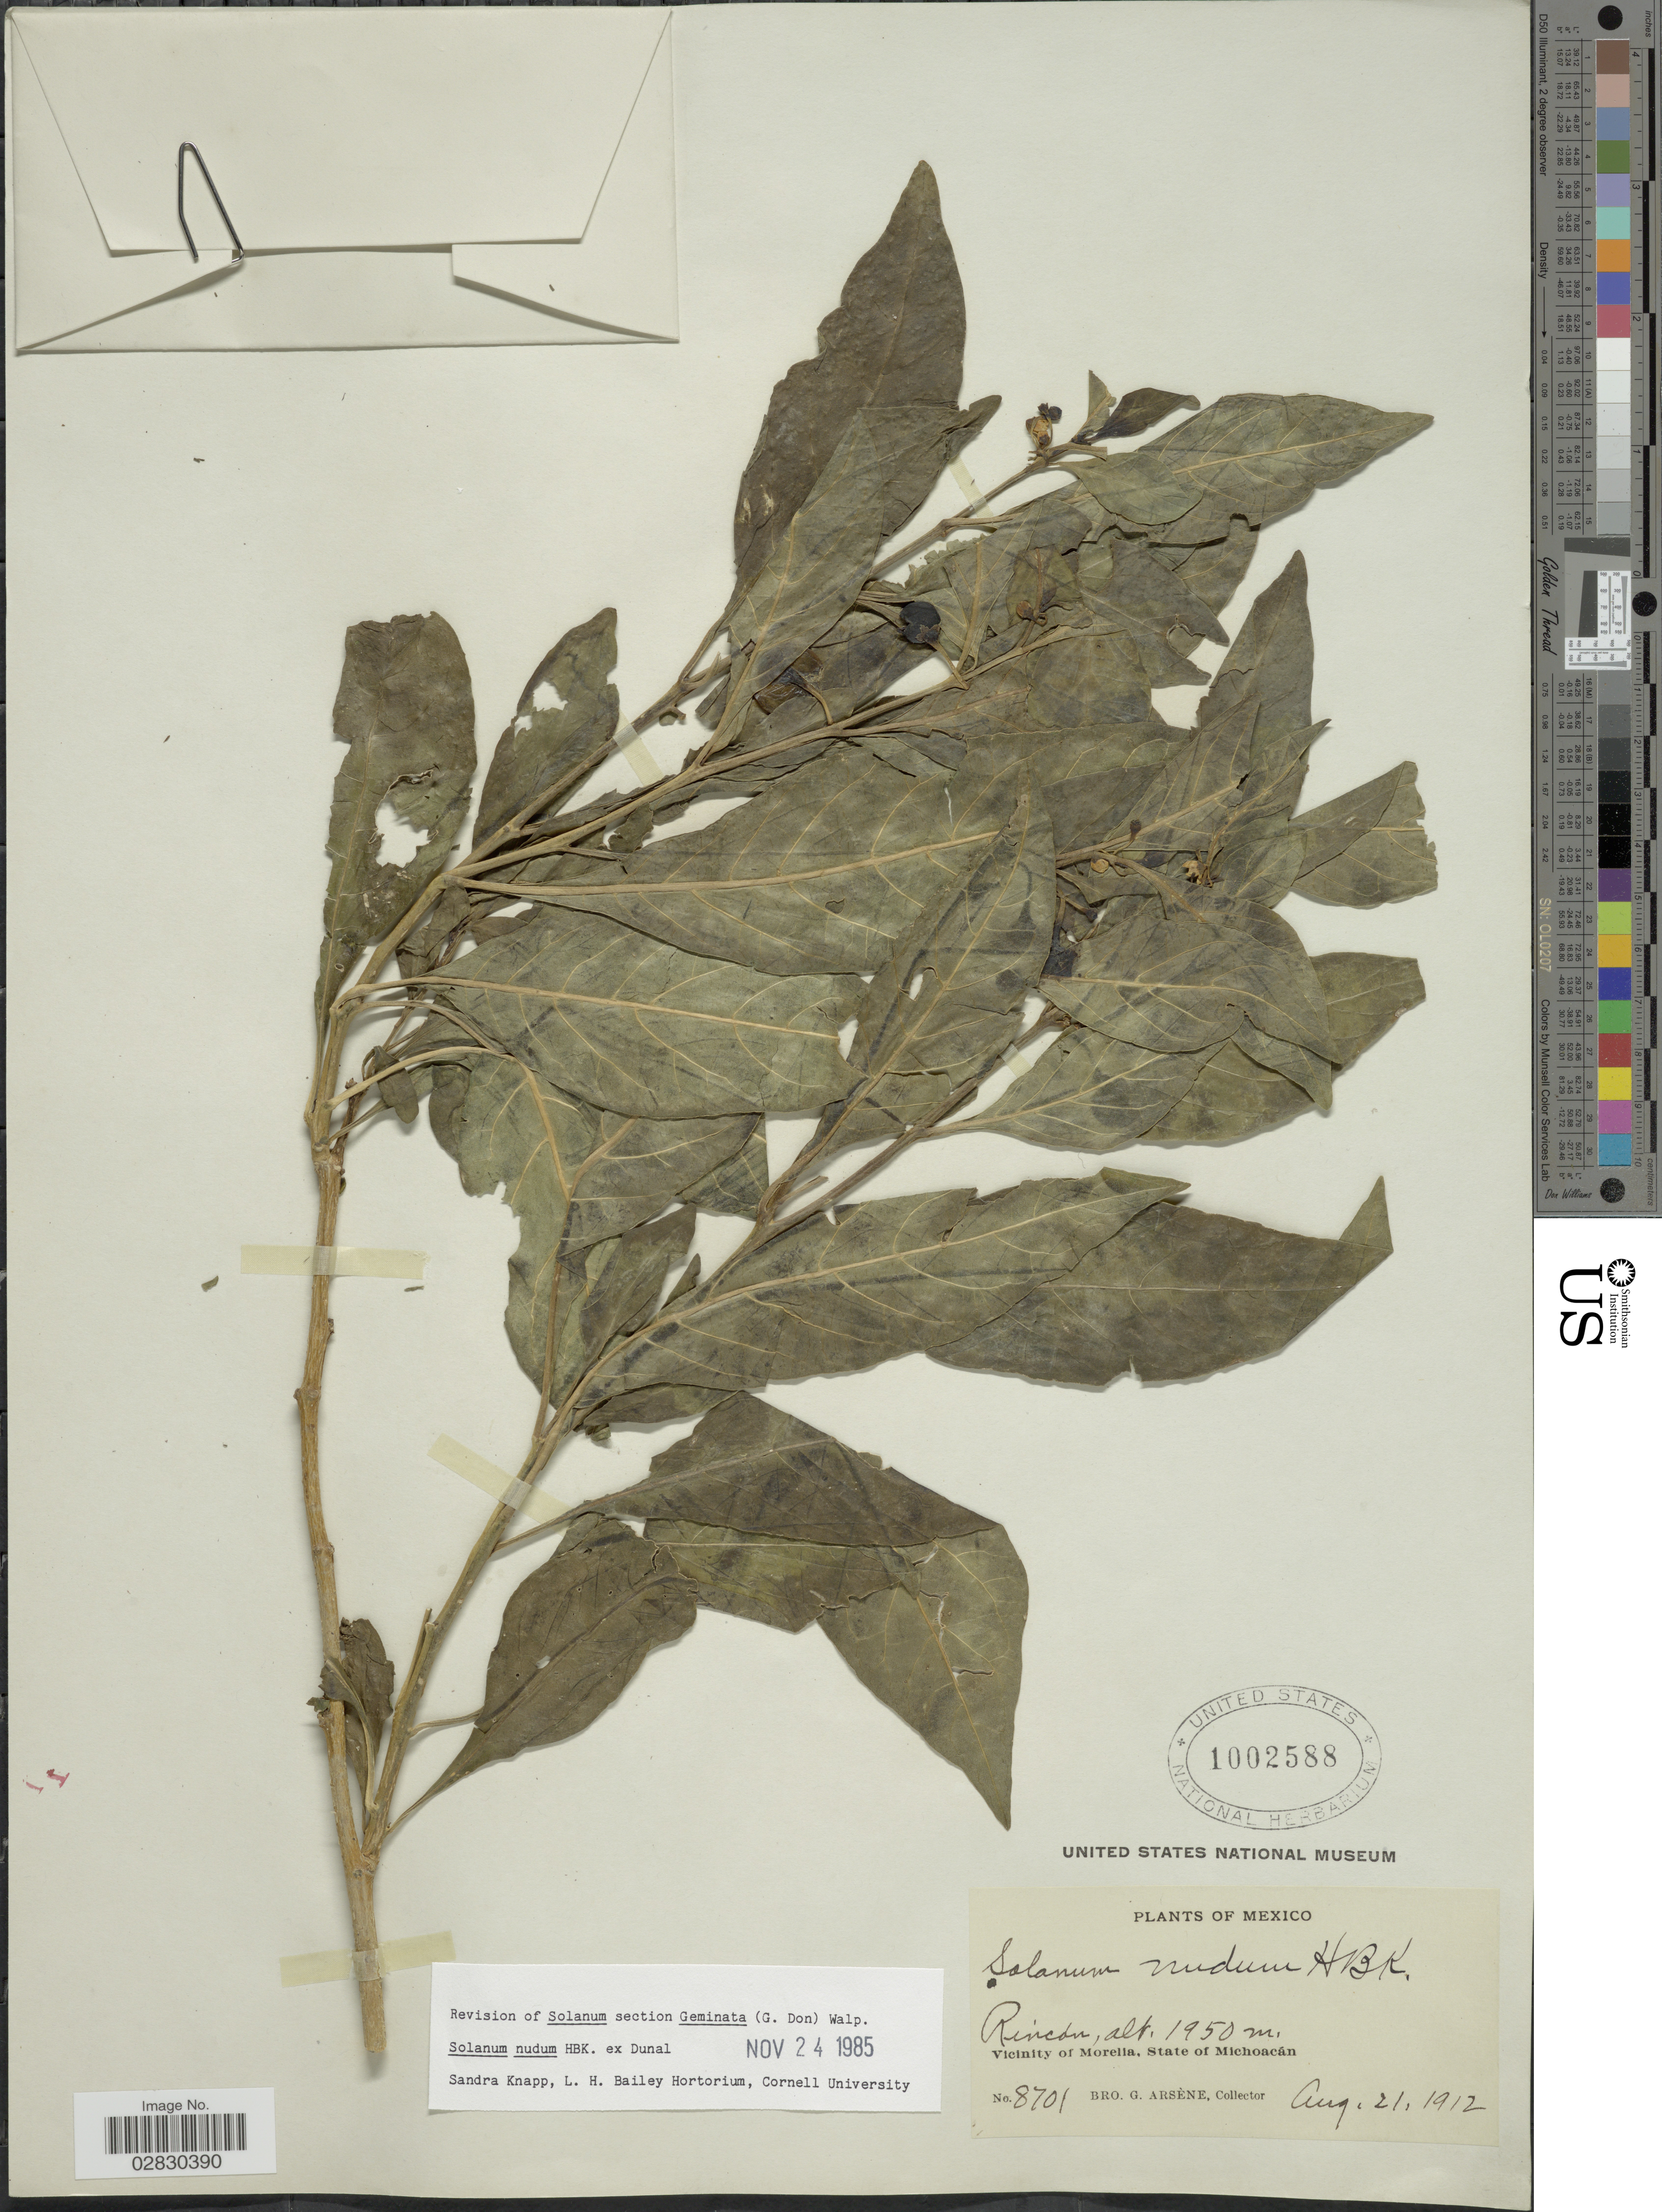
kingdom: Plantae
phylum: Tracheophyta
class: Magnoliopsida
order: Solanales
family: Solanaceae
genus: Solanum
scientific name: Solanum nudum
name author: Humb. & Bonpl. ex Dunal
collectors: Bro. G. Arsène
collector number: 8701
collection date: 1912-08-21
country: Mexico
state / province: Michoacán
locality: Rincón. Vicinity of Morelia.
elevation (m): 1950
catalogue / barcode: US 1002588